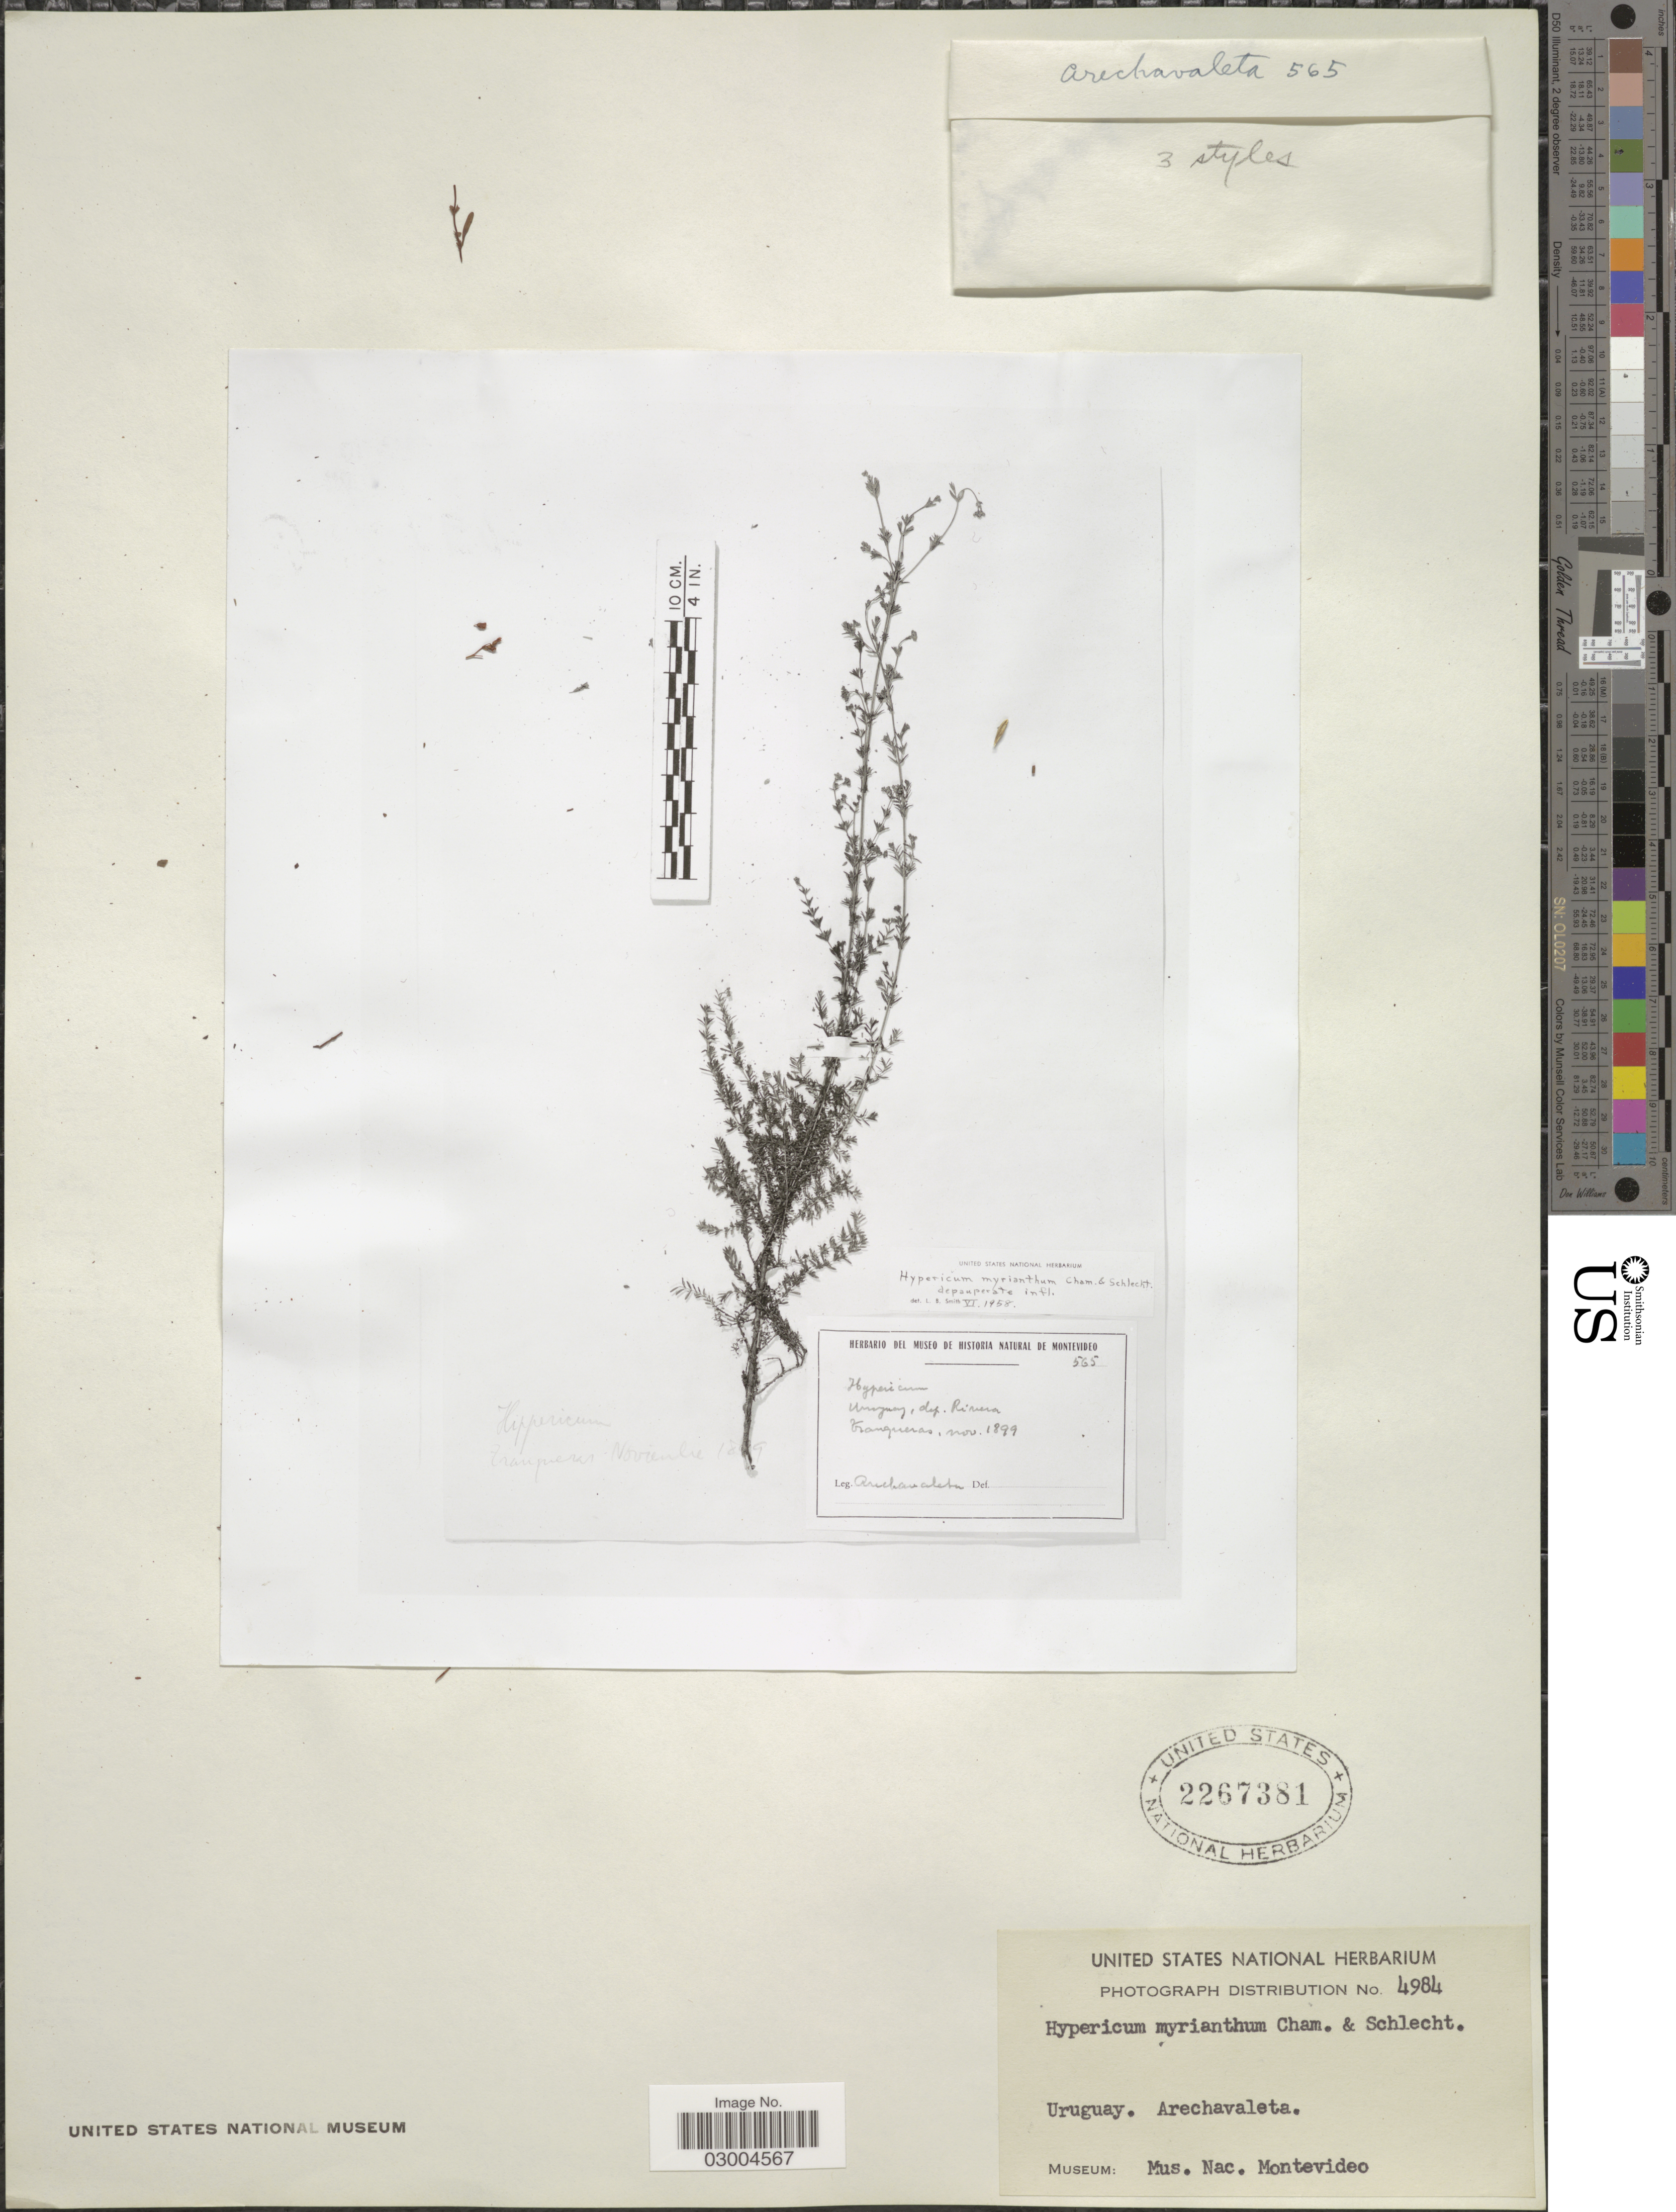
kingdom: Plantae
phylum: Tracheophyta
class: Magnoliopsida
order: Malpighiales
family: Hypericaceae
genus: Hypericum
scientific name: Hypericum myrianthum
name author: Cham. & Schltdl.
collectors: Arechavaleta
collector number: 565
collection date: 1899-11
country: Uruguay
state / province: Rivera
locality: Dep. Rivera. Tranqueras.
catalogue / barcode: US 2267381